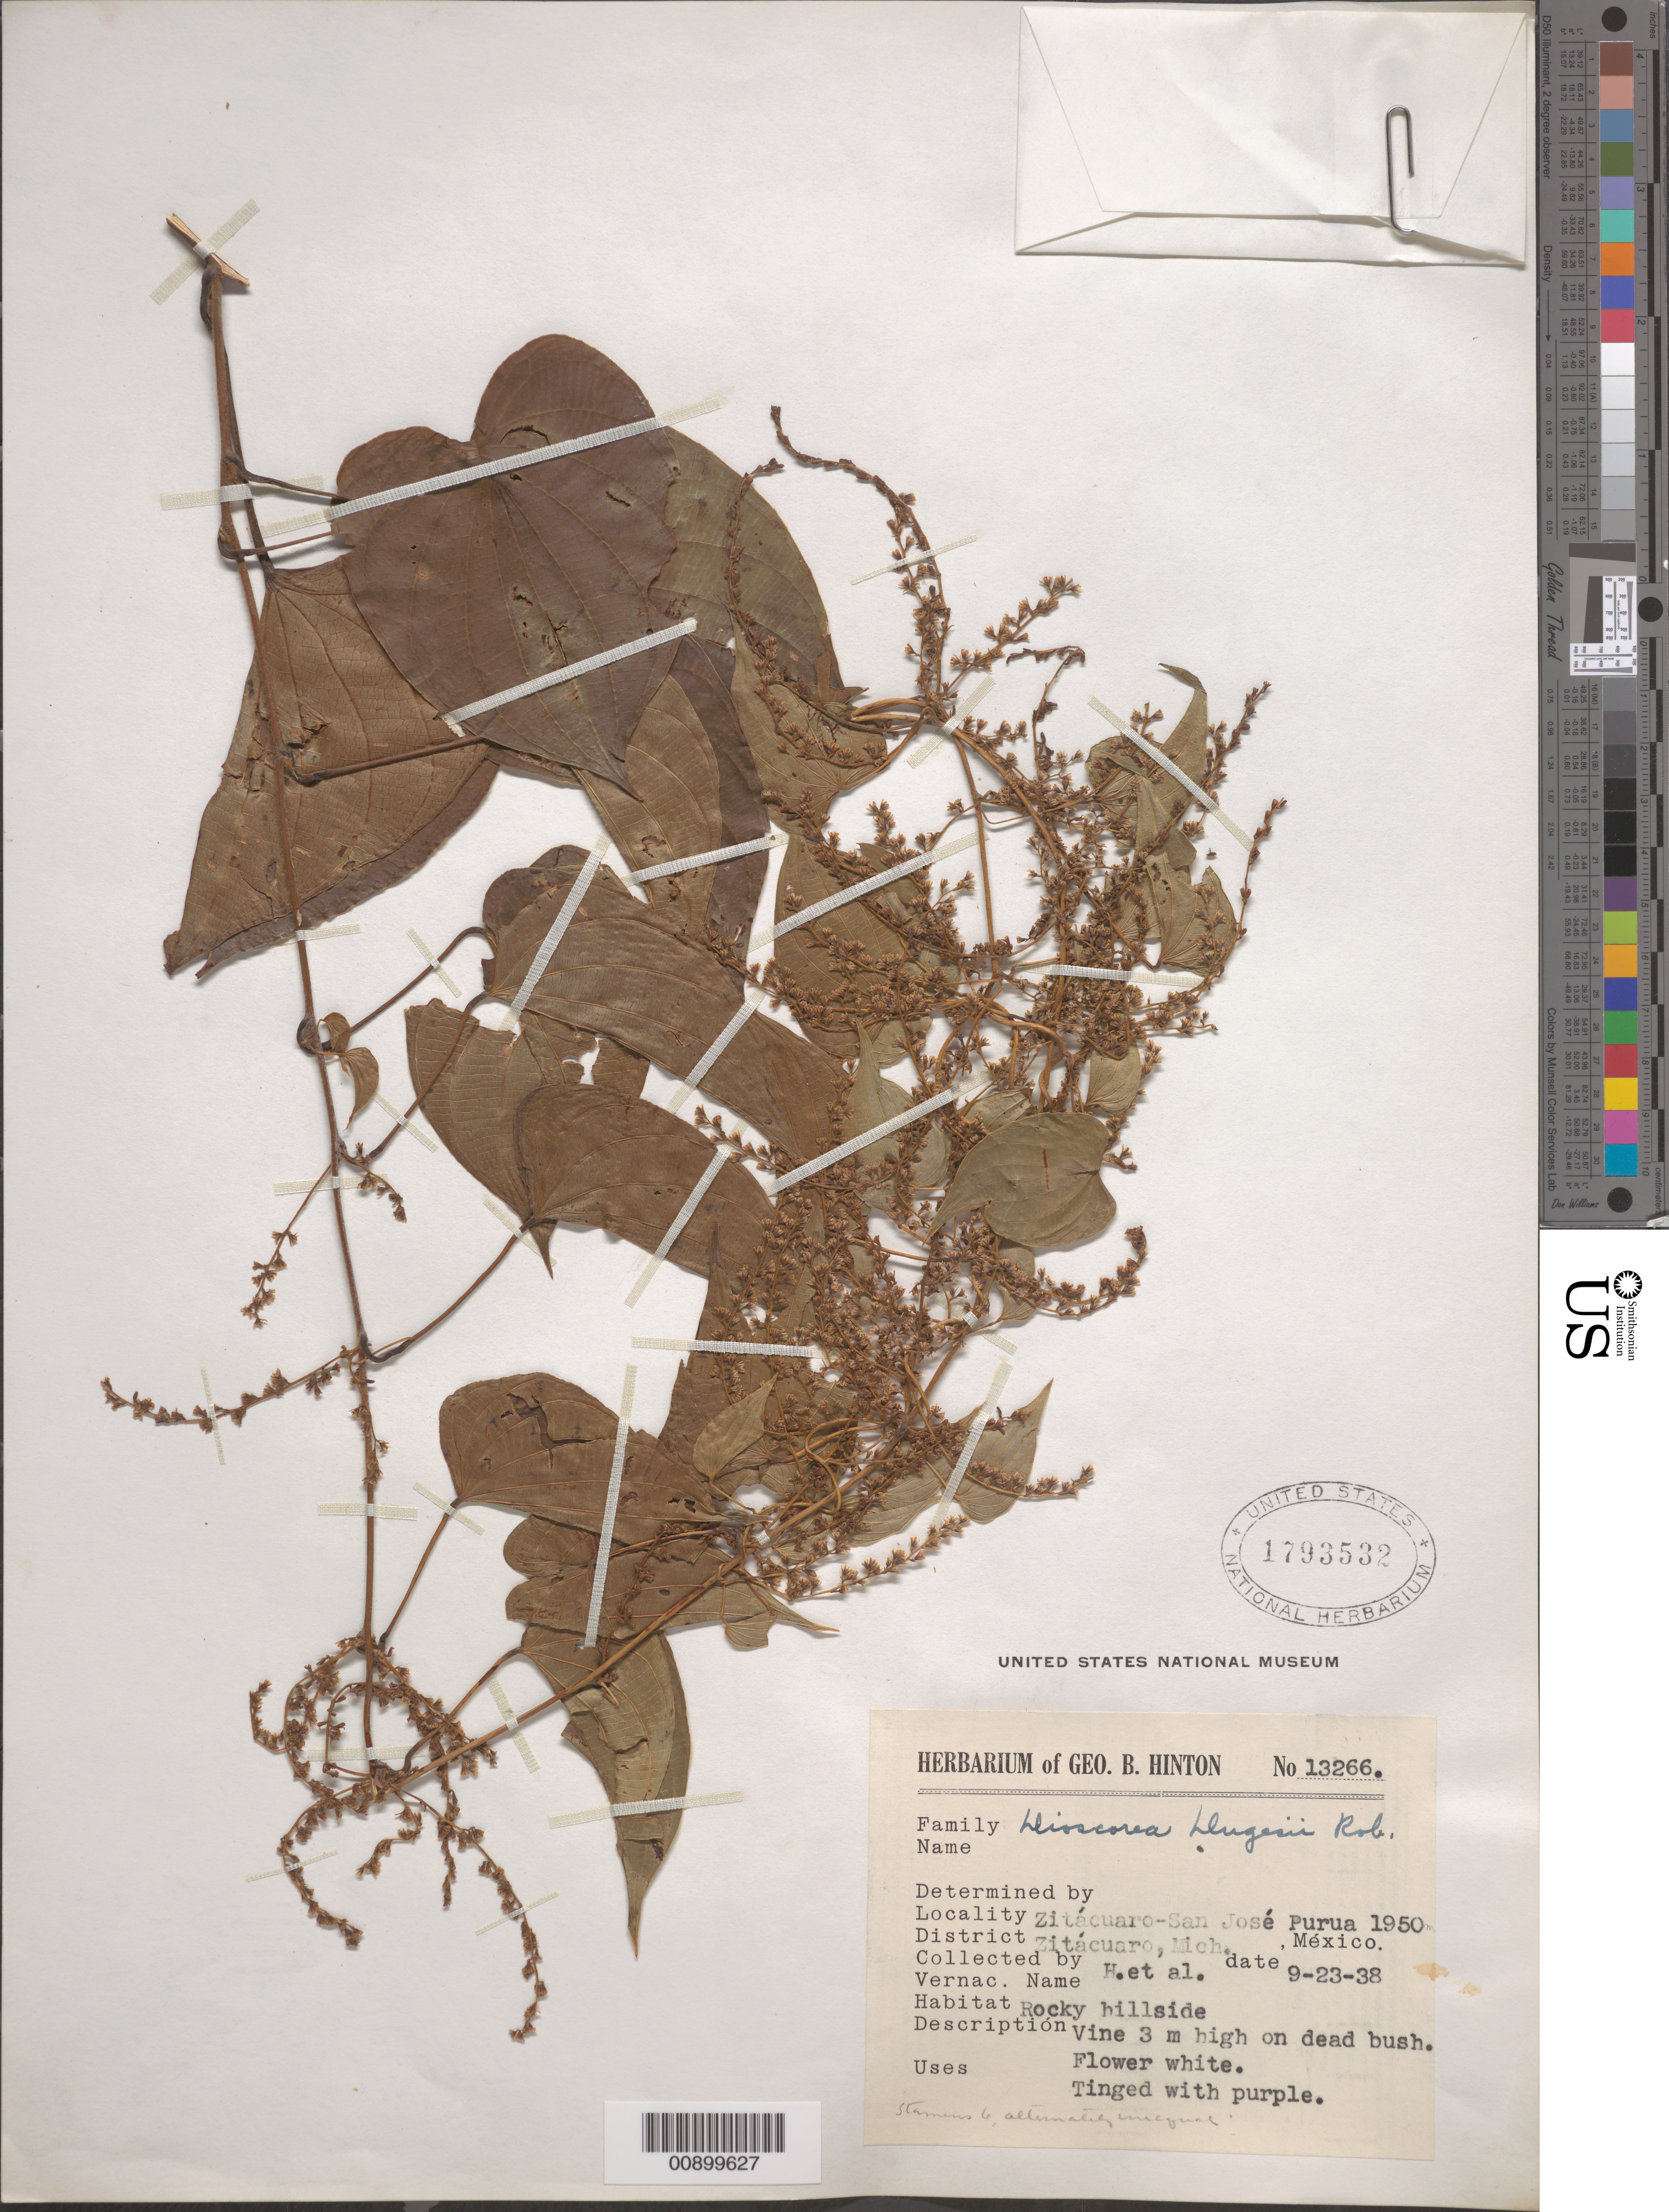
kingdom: Plantae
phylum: Tracheophyta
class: Liliopsida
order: Dioscoreales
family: Dioscoreaceae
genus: Dioscorea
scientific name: Dioscorea dugesii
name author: B.L. Rob.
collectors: G. B. Hinton & et al.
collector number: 13266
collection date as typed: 23 Sep 1938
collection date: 1938-09-23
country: Mexico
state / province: Michoacán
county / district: Zitácuaro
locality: Zitácuaro-San José Purua, District Zitácuaro, Michoacán.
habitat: Rocky hillside. Vine on dead bush.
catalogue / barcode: US 1793532